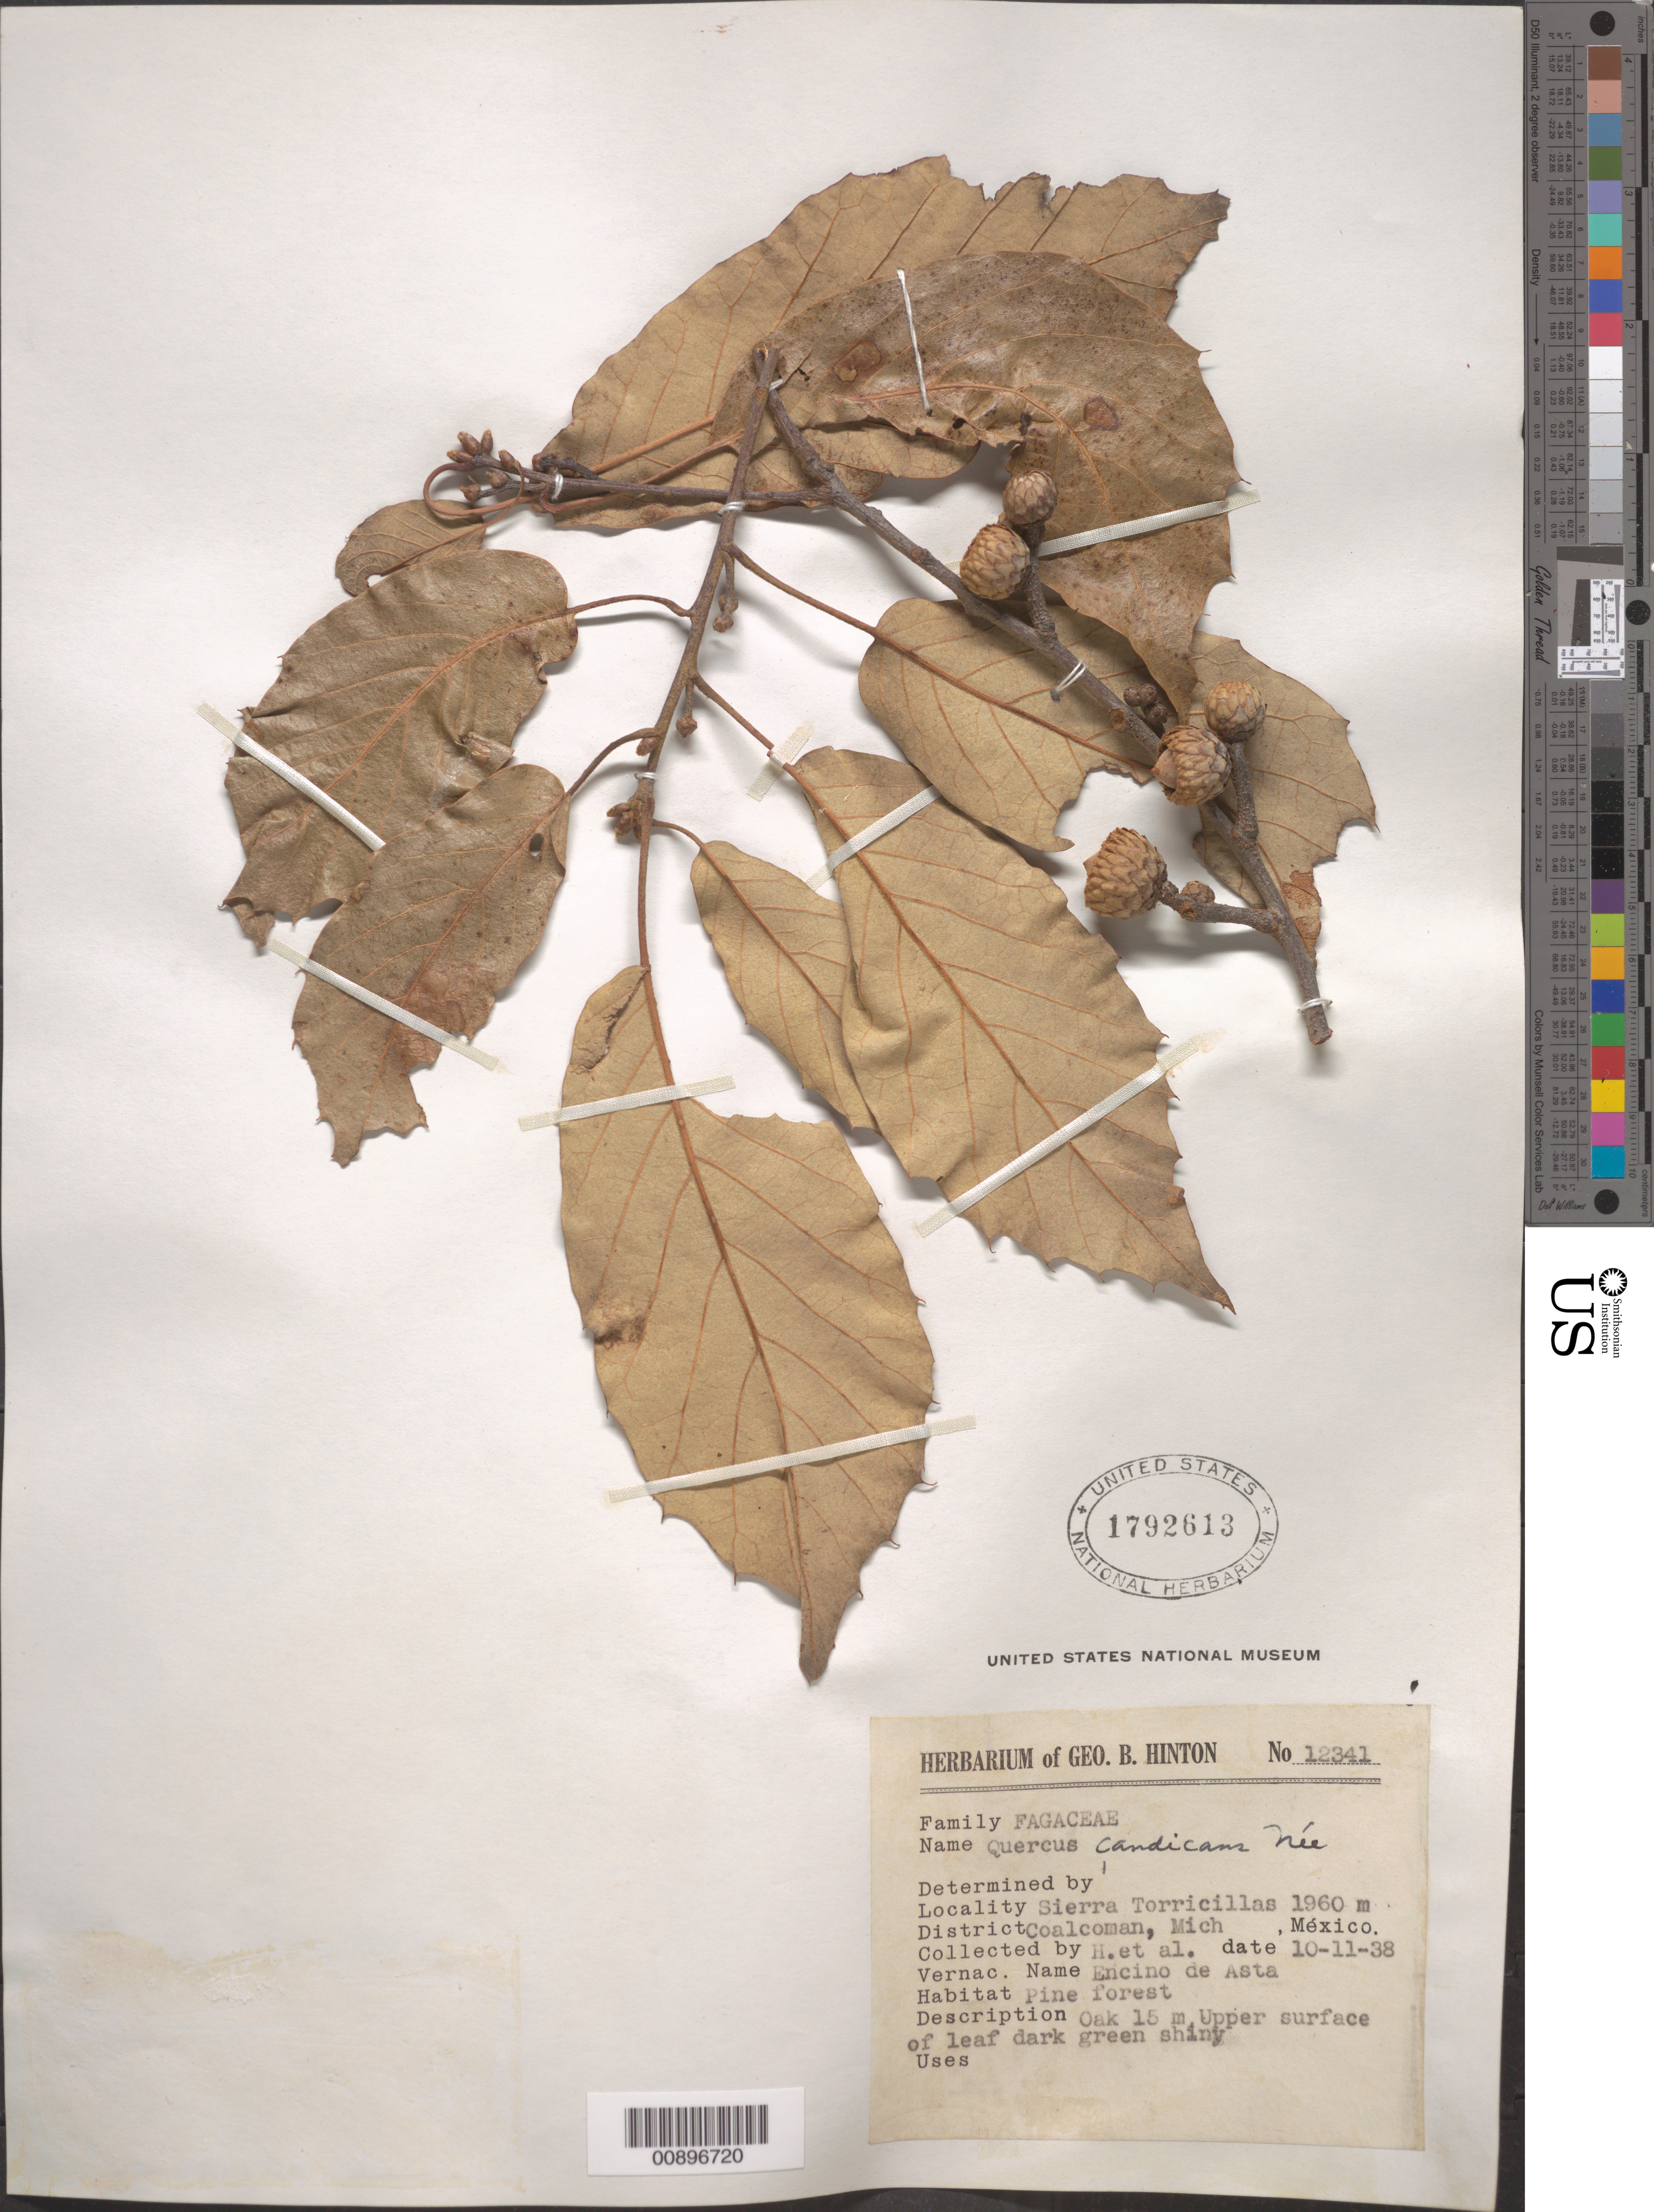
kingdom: Plantae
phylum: Tracheophyta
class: Magnoliopsida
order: Fagales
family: Fagaceae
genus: Quercus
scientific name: Quercus candicans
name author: Née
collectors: G. B. Hinton & et al.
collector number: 12341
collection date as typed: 11 Oct 1938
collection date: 1938-10-11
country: Mexico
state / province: Michoacán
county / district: Coalcomán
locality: Sierra Torricillas, District Coalcomán, Michoacán.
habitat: Pine forest.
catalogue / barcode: US 1792613